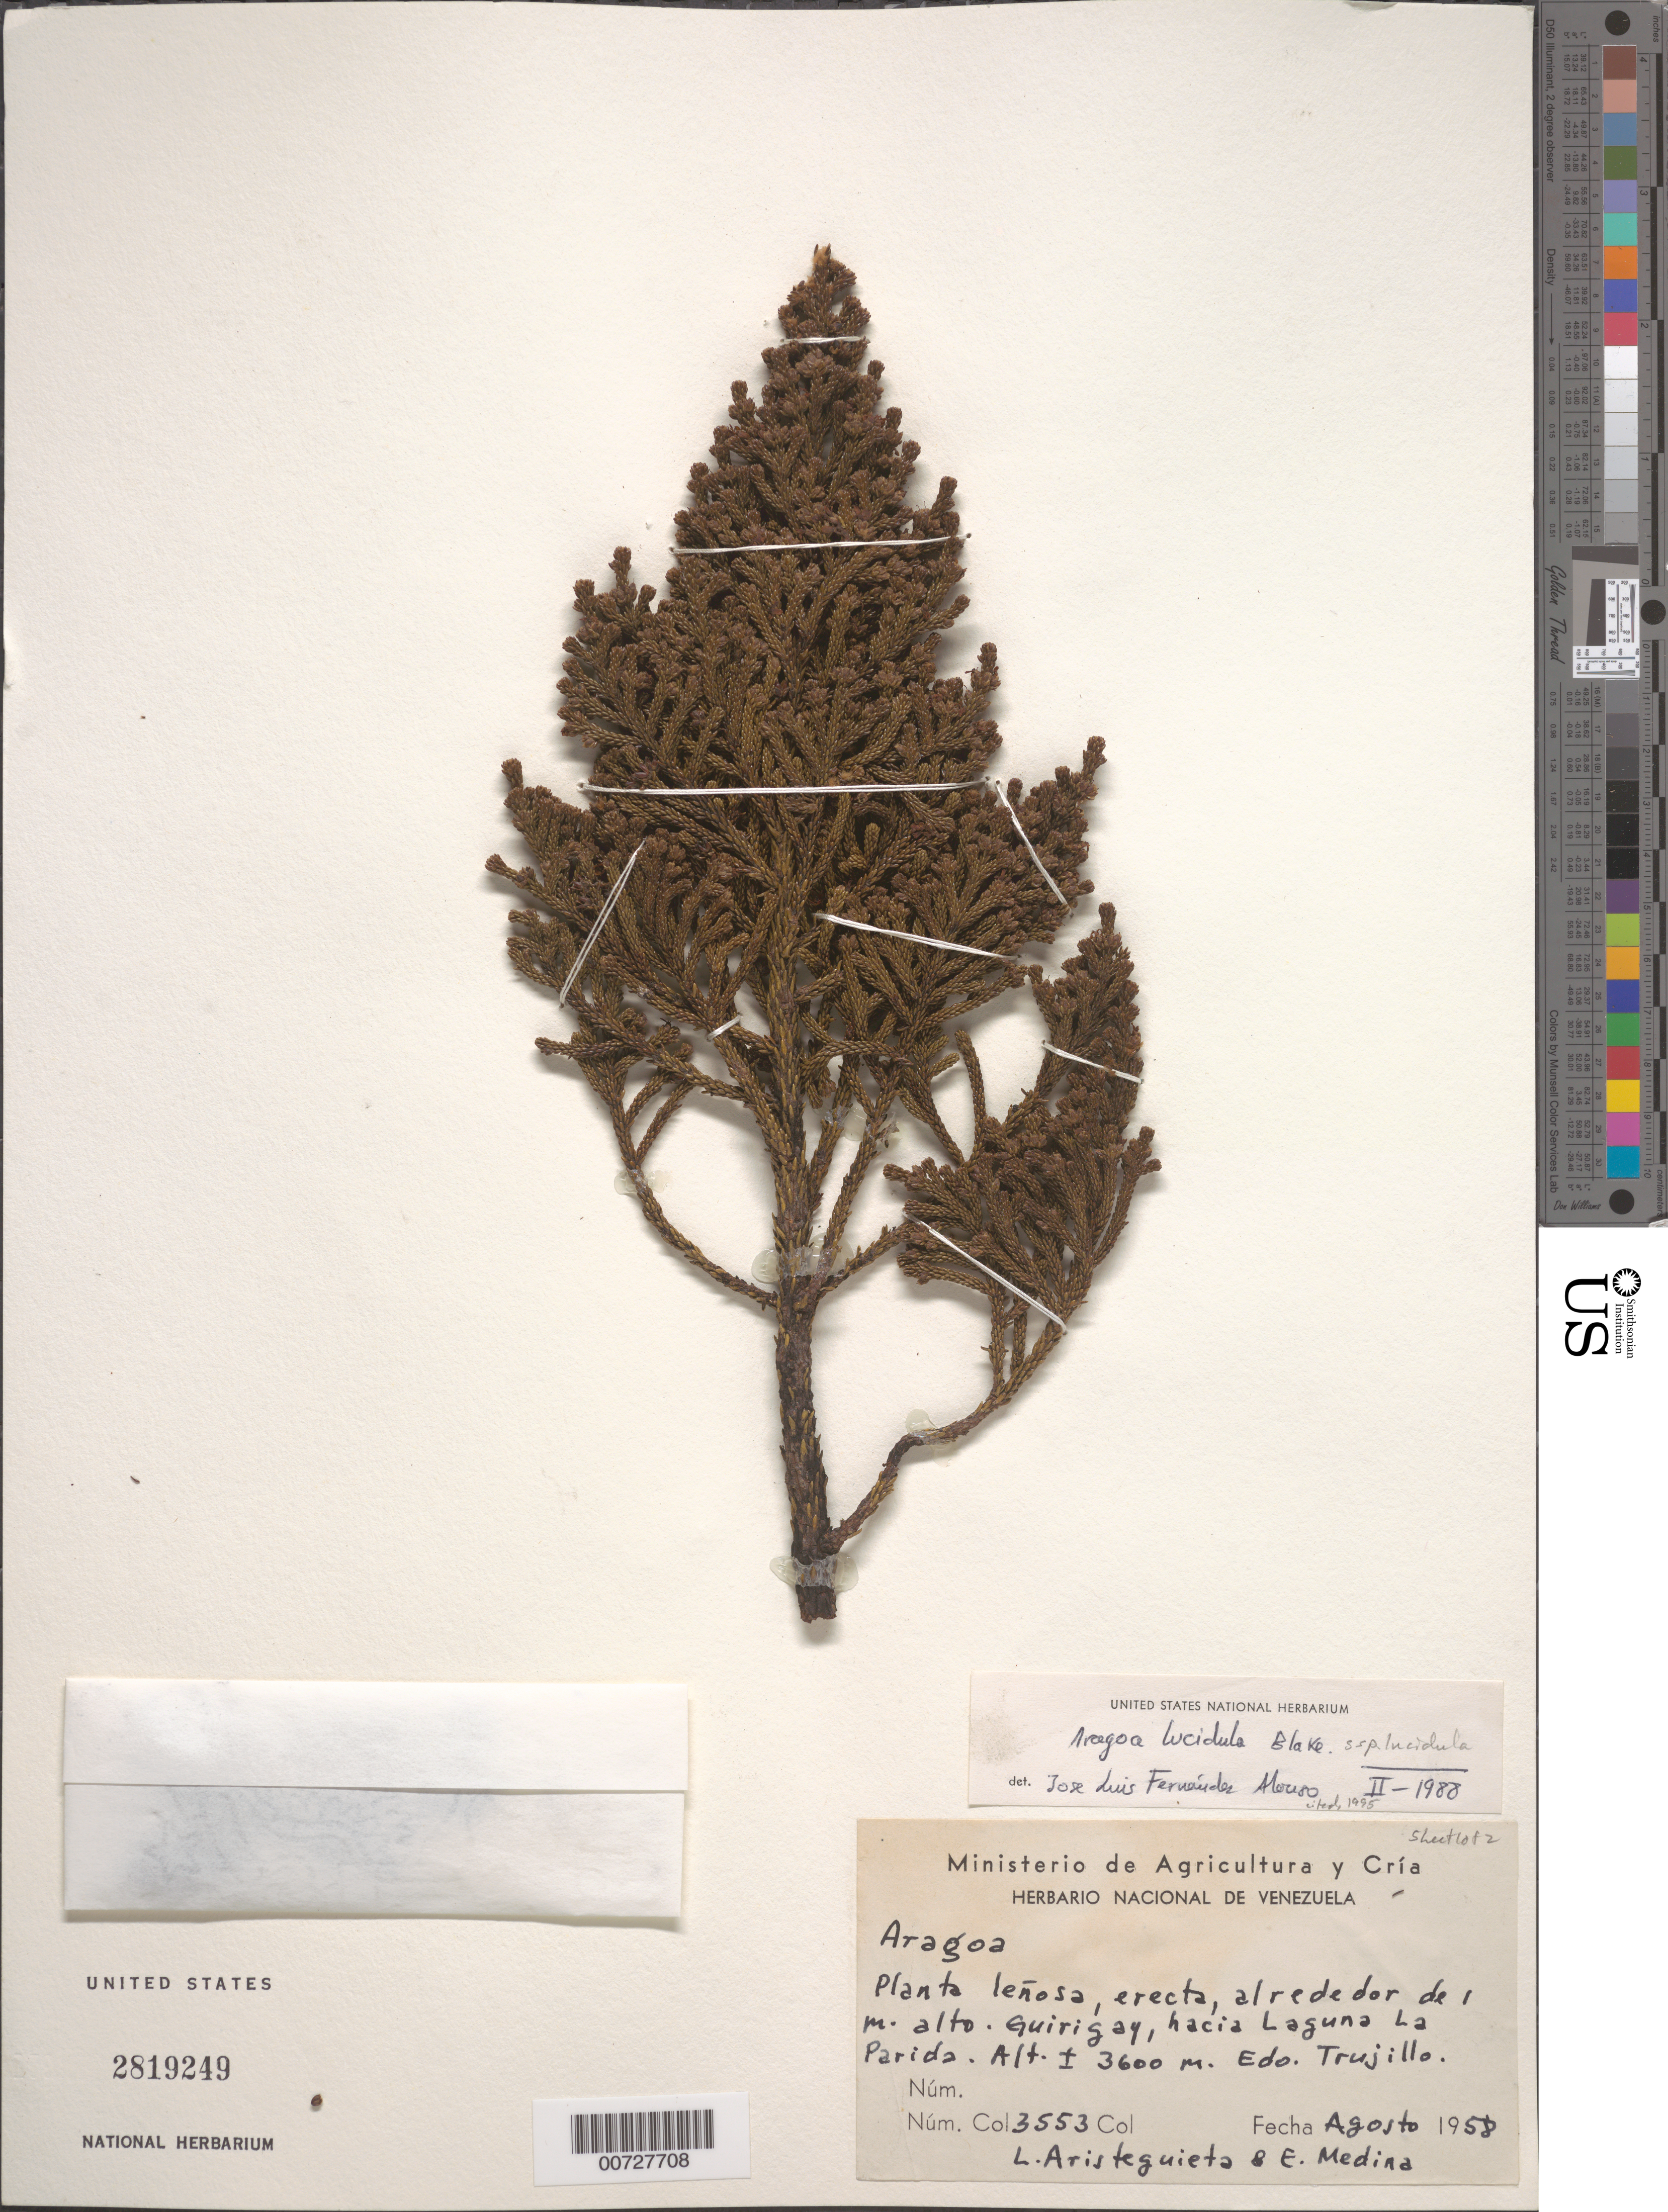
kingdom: Plantae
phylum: Tracheophyta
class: Magnoliopsida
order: Lamiales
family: Plantaginaceae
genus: Aragoa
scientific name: Aragoa lucidula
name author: S.F. Blake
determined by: Fernández-Alonso, J. L.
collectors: L. Aristeguieta & E. Medina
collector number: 3553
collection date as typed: Aug 1958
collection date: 1958-08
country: Venezuela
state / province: Trujillo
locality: Guirigay, hacia Laguna La Parida.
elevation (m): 3600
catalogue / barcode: US 2819249